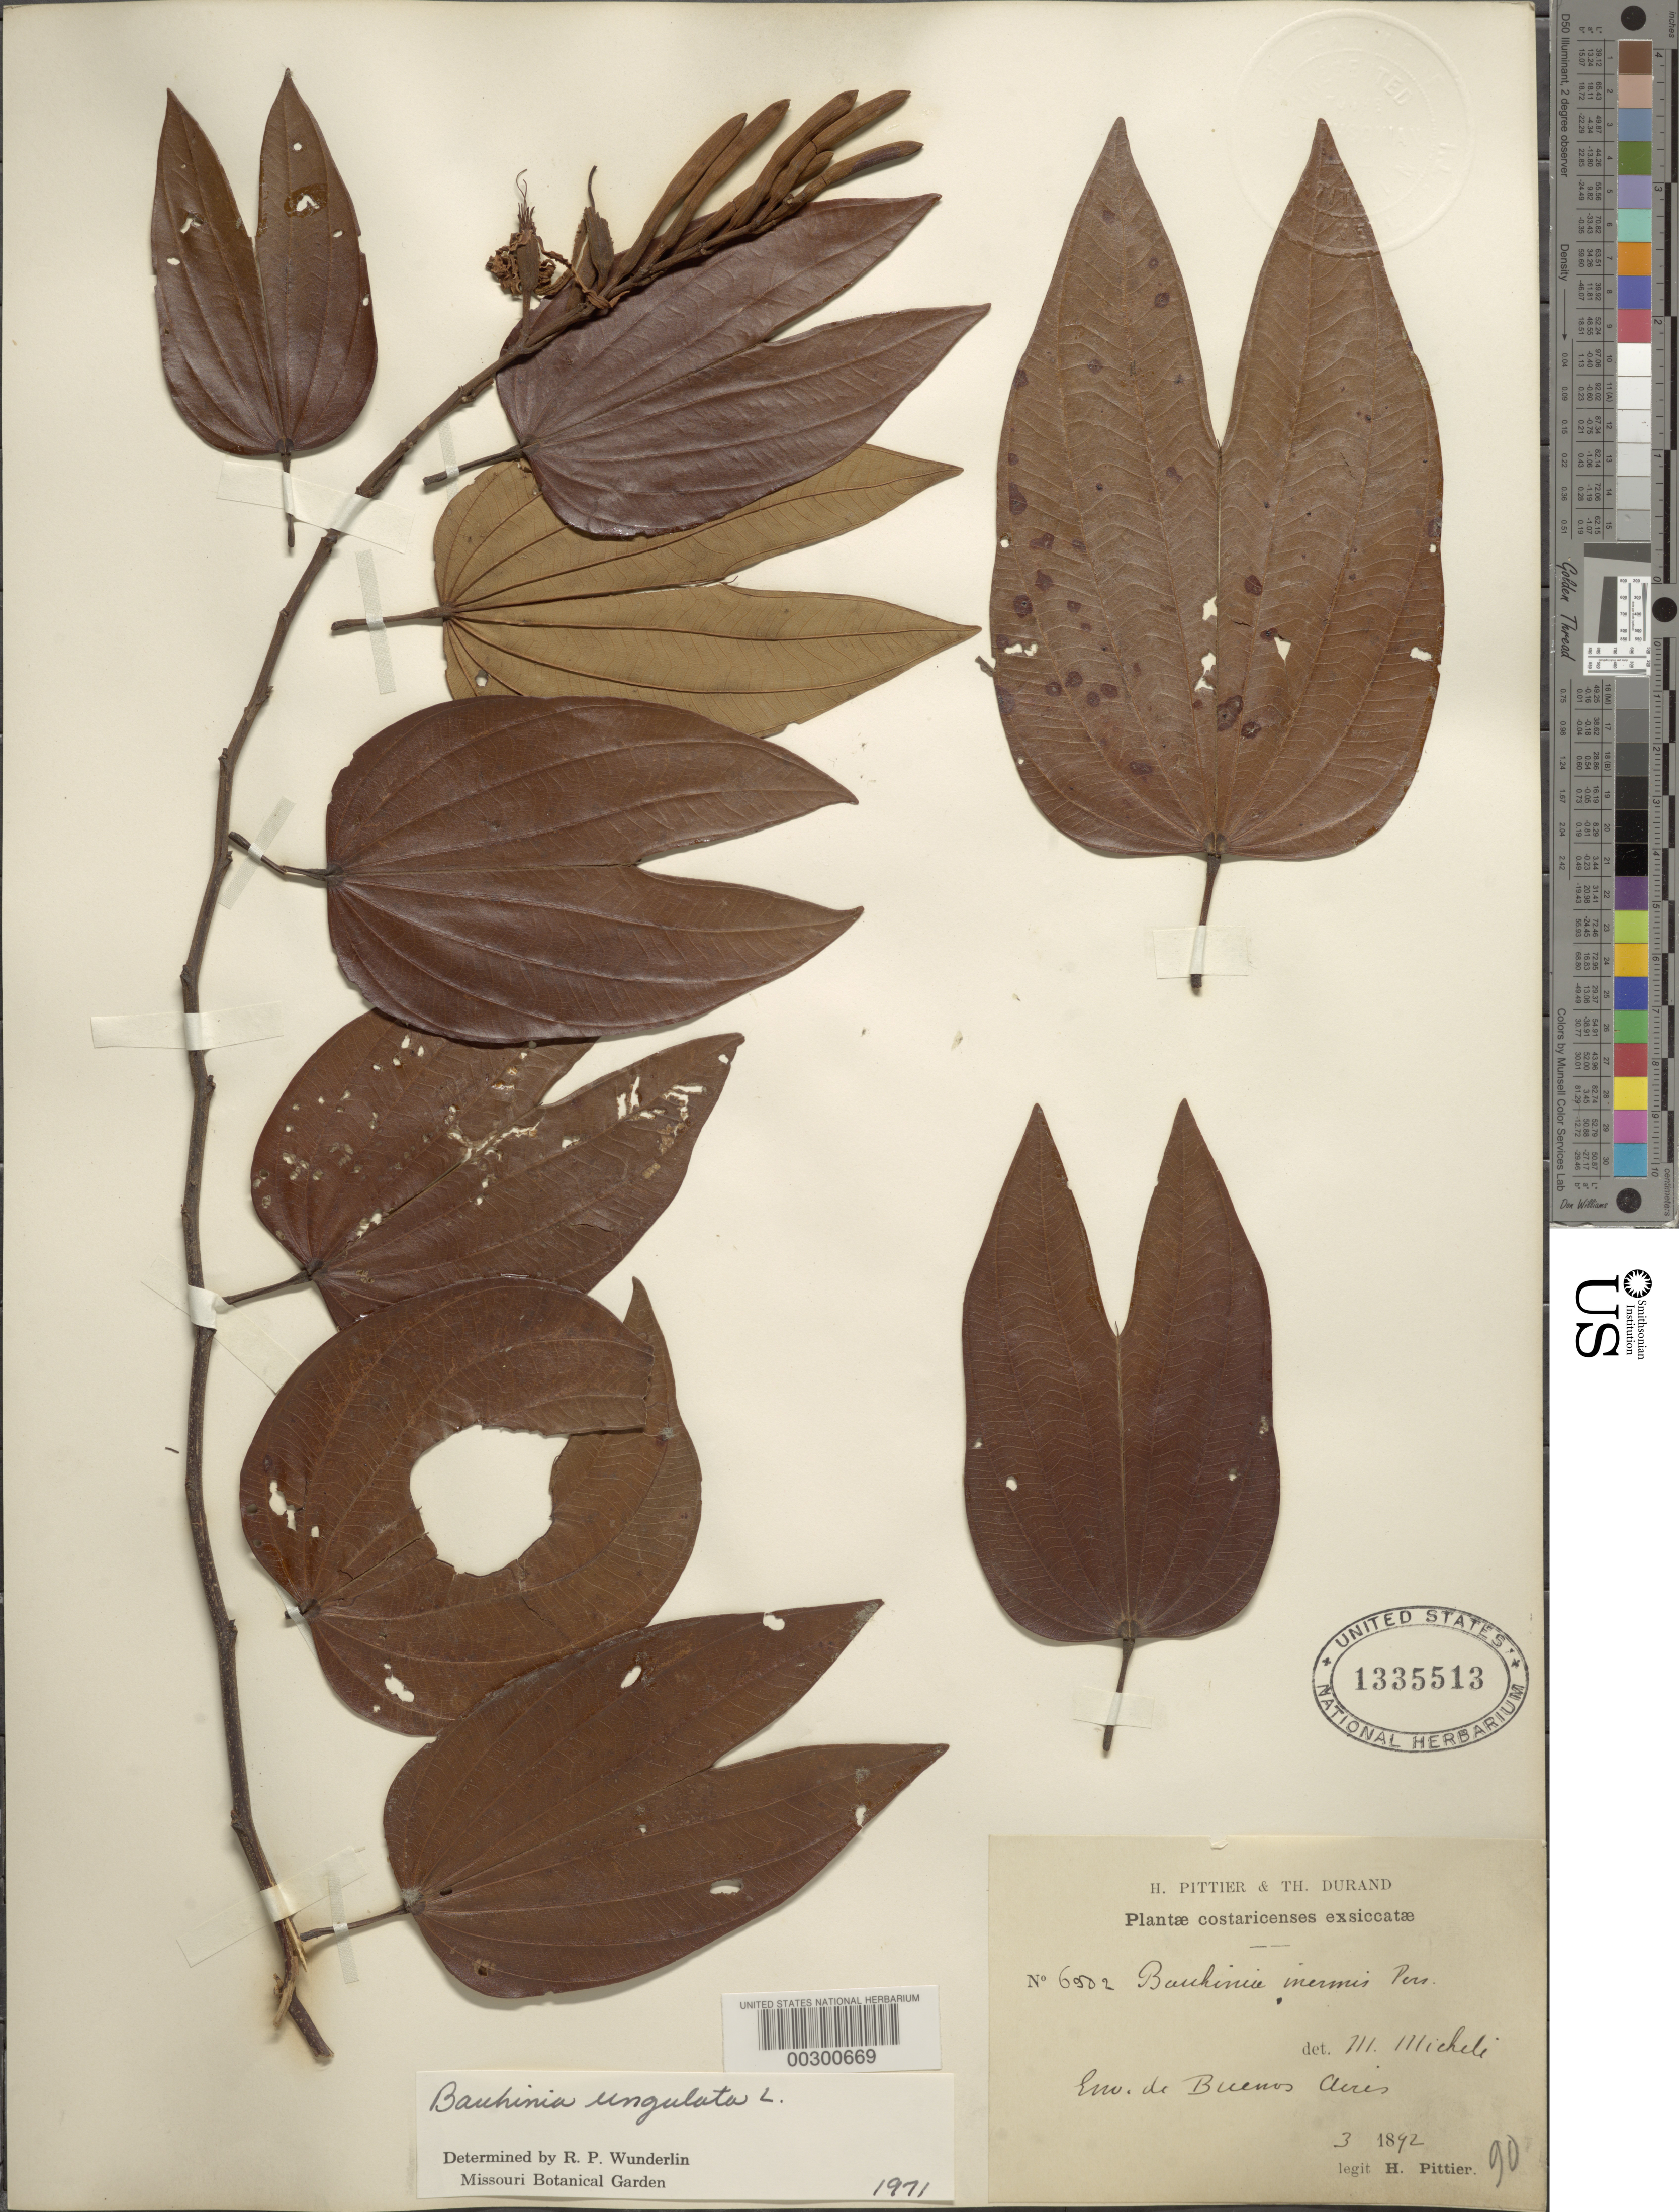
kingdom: Plantae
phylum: Tracheophyta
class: Magnoliopsida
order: Fabales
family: Fabaceae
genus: Bauhinia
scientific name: Bauhinia ungulata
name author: L.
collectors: H. F. Pittier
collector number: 6502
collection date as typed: Mar 1892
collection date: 1892-03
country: Costa Rica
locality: Vicinity of Buenos Aires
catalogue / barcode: US 1335513